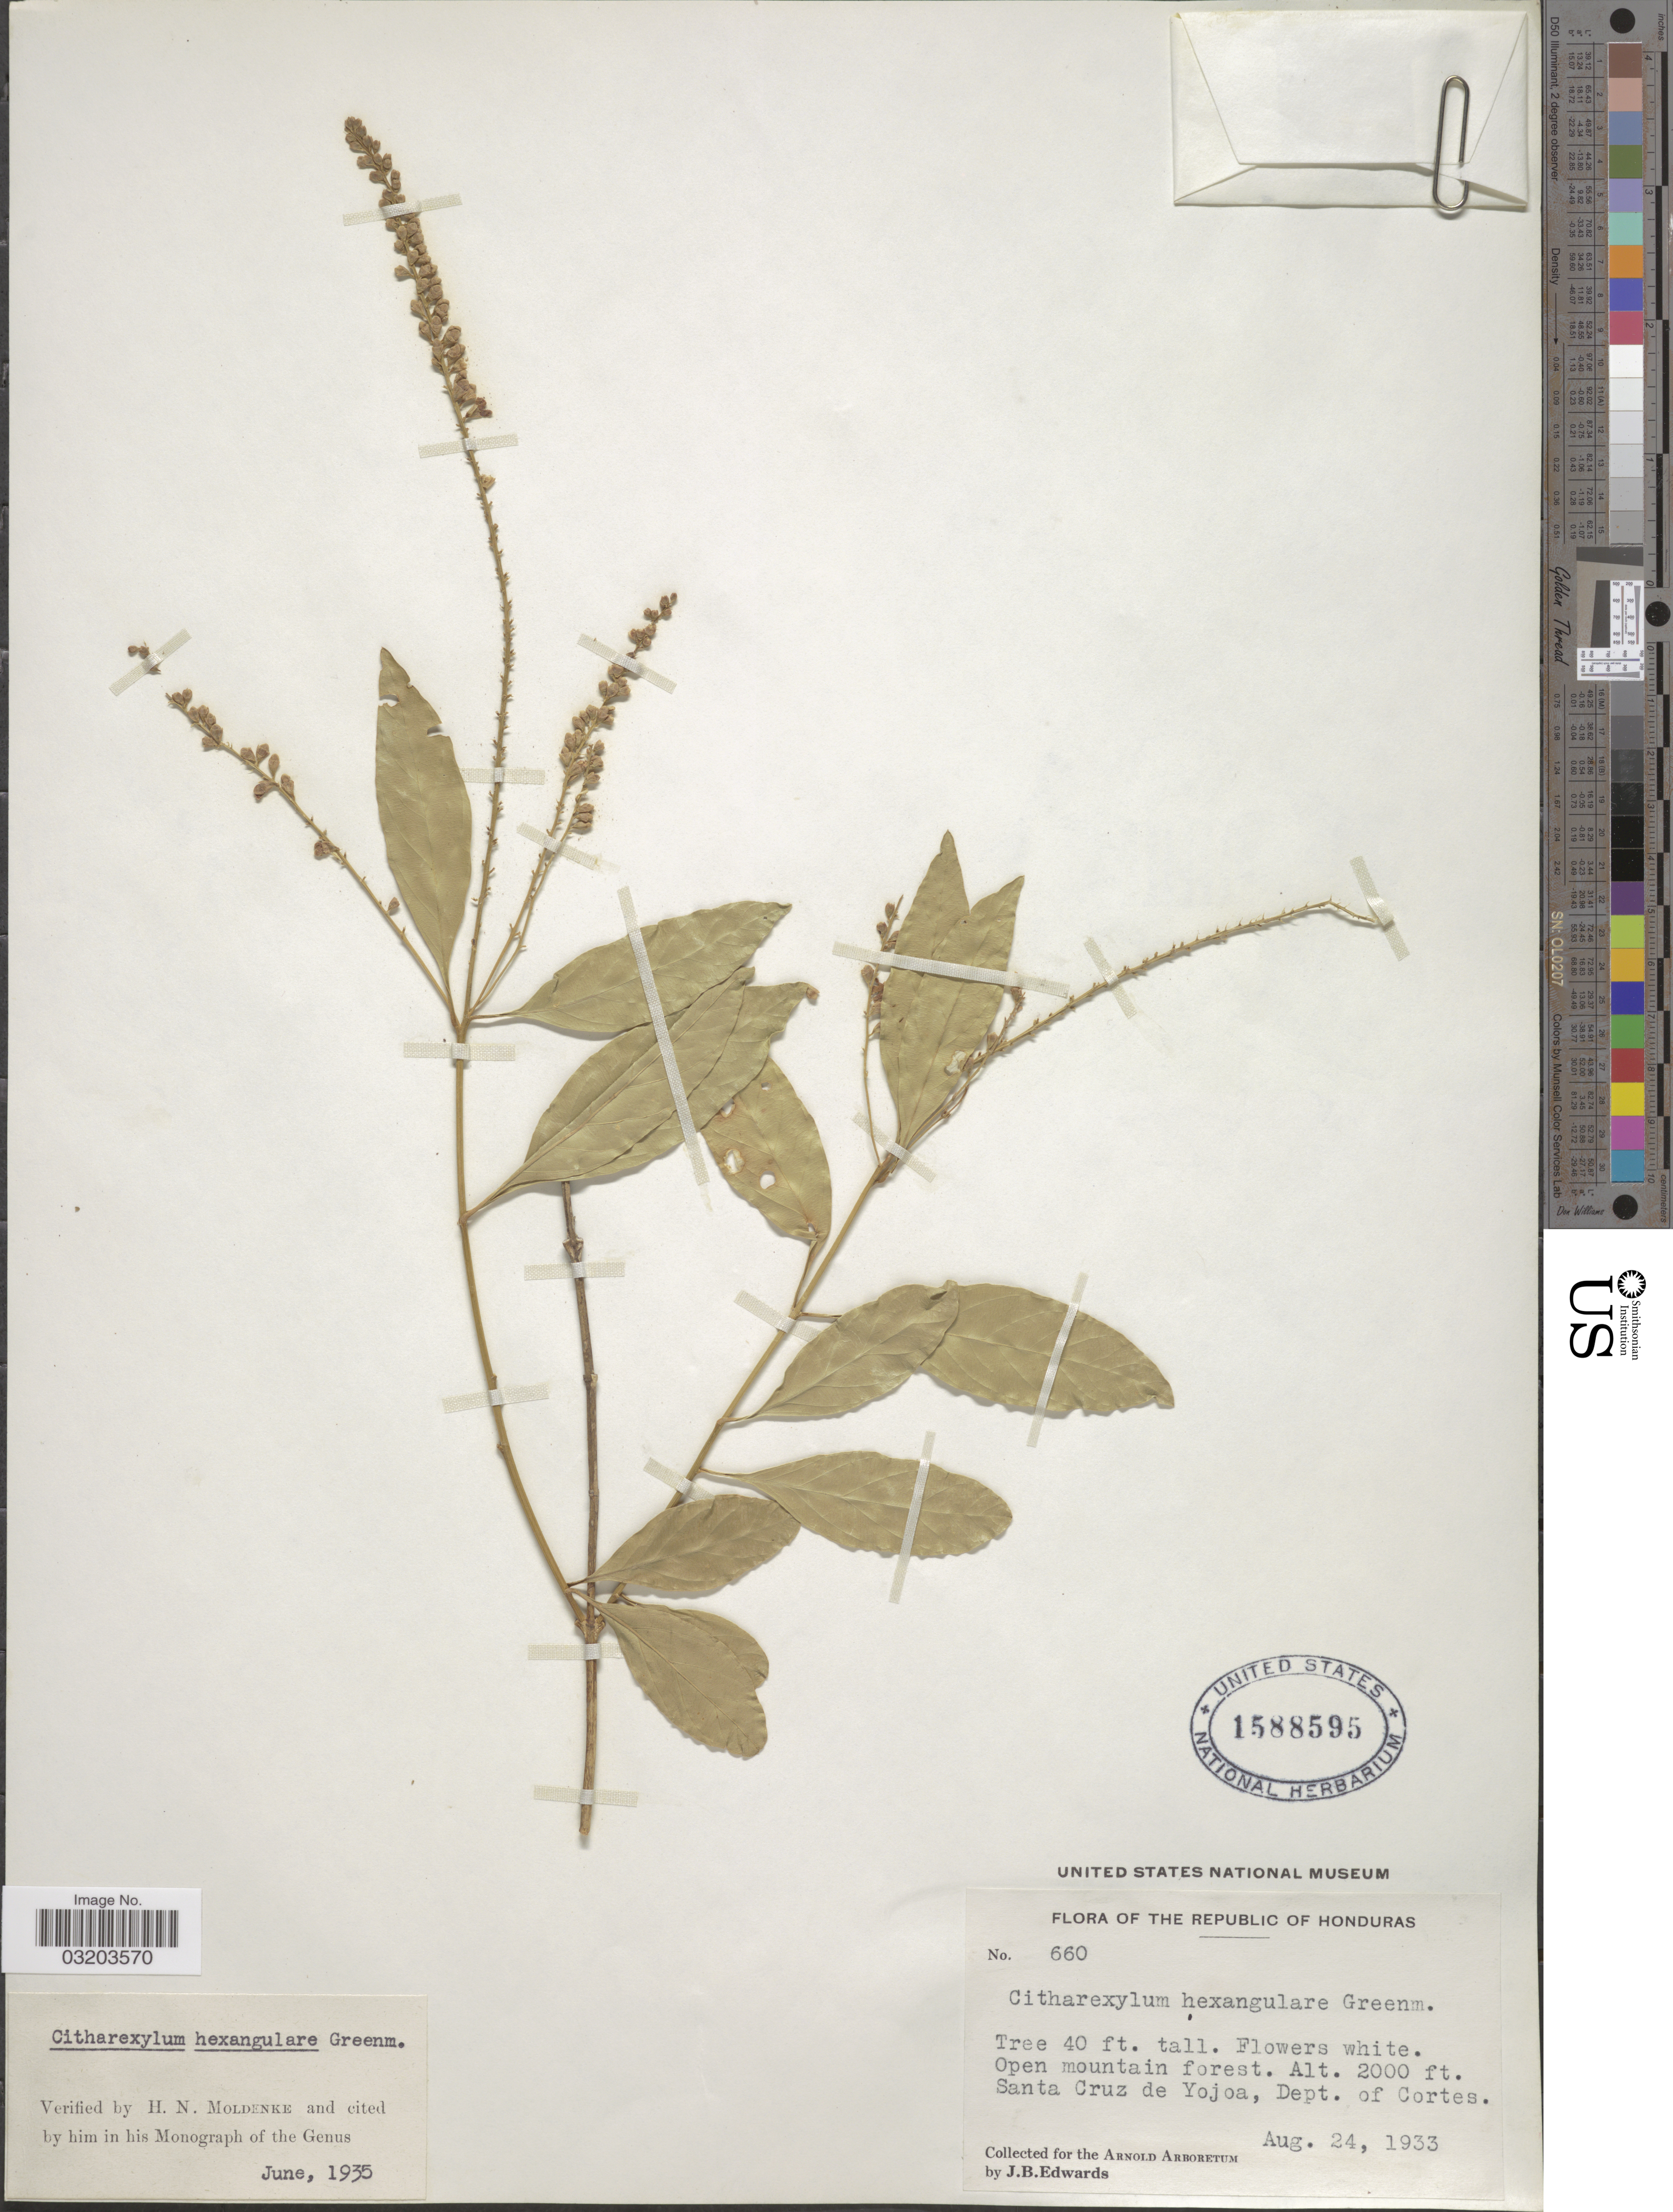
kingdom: Plantae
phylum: Tracheophyta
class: Magnoliopsida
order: Lamiales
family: Verbenaceae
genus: Citharexylum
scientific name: Citharexylum hexangulare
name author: Greenm.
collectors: J. B. Edwards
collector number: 660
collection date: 1933-08-24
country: Honduras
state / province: Cortés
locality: The Republic of Honduras. Open mountain forest. Santa Cruz de Yojoa, Dept. of Cortes.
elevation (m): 610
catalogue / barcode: US 1588595